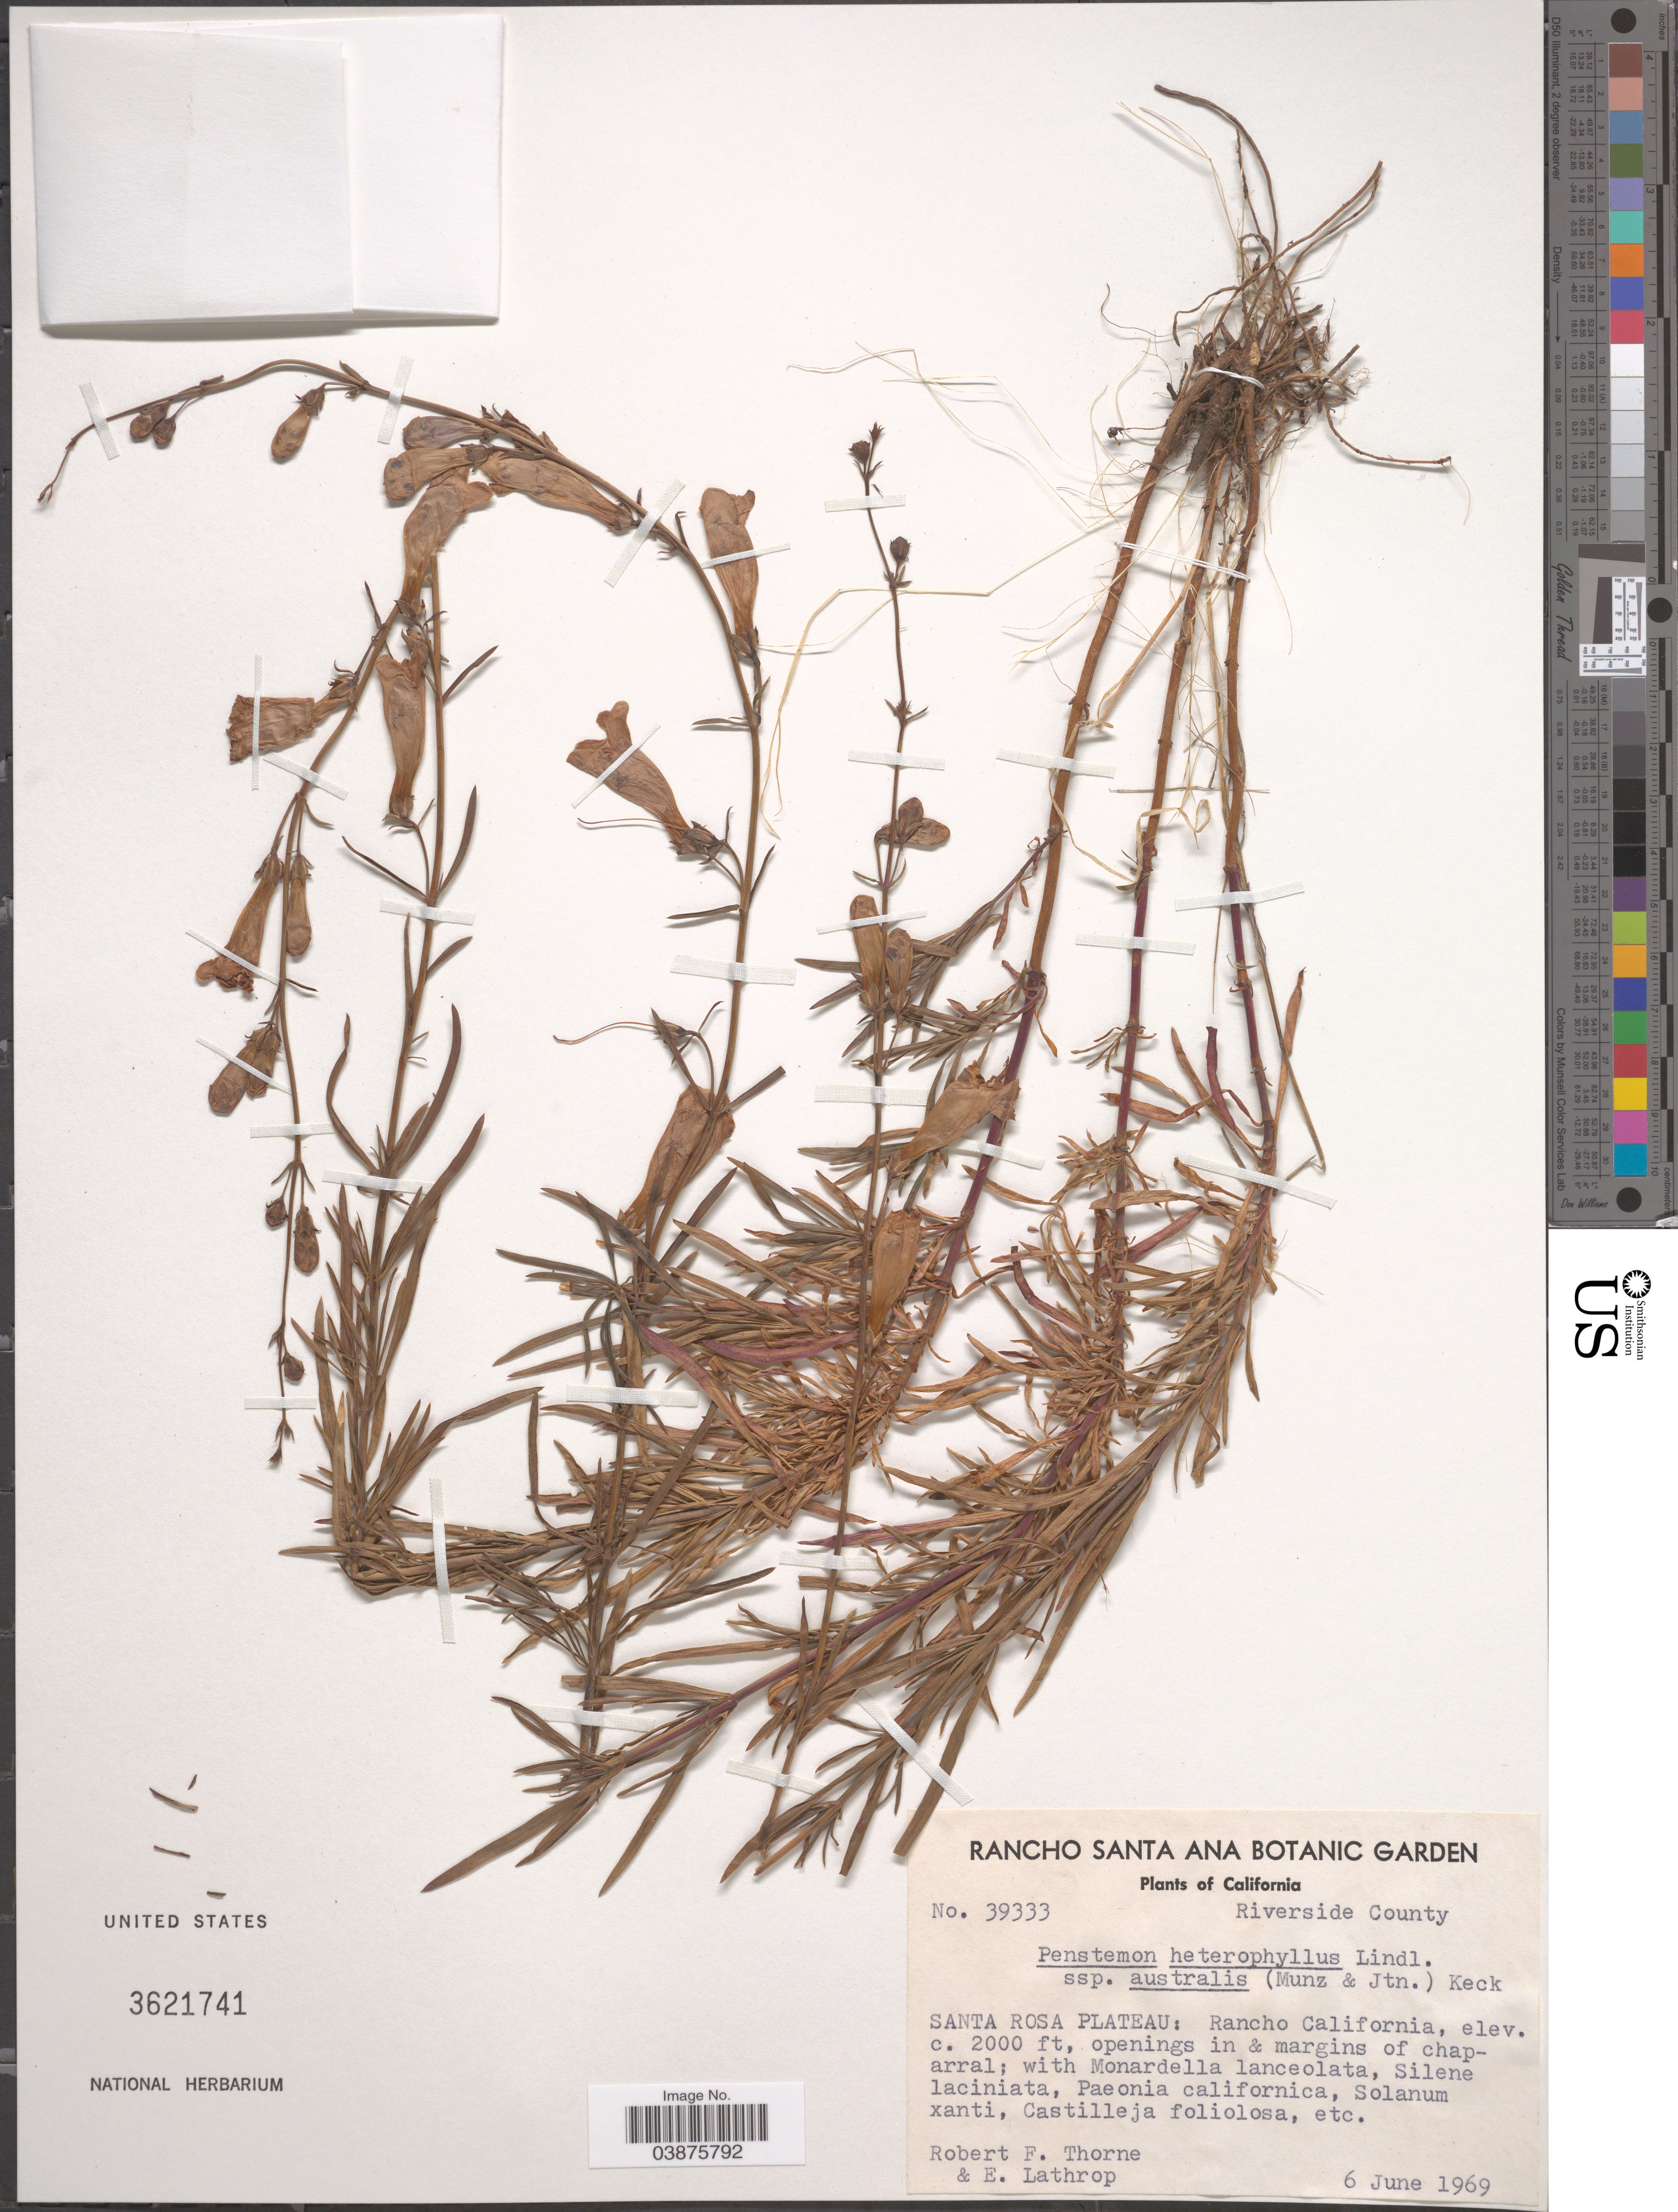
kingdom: Plantae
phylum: Tracheophyta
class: Magnoliopsida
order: Lamiales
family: Plantaginaceae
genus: Penstemon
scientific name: Penstemon heterophyllus subsp. australis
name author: (Munz & I.M. Johnst.) D.D. Keck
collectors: R. F. Thorne & E. W. Lathrop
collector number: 39333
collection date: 1969-06-06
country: United States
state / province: California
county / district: Riverside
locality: Riverside County. Santa Rosa Plateau: Rancho California.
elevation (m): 610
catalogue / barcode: US 3621741